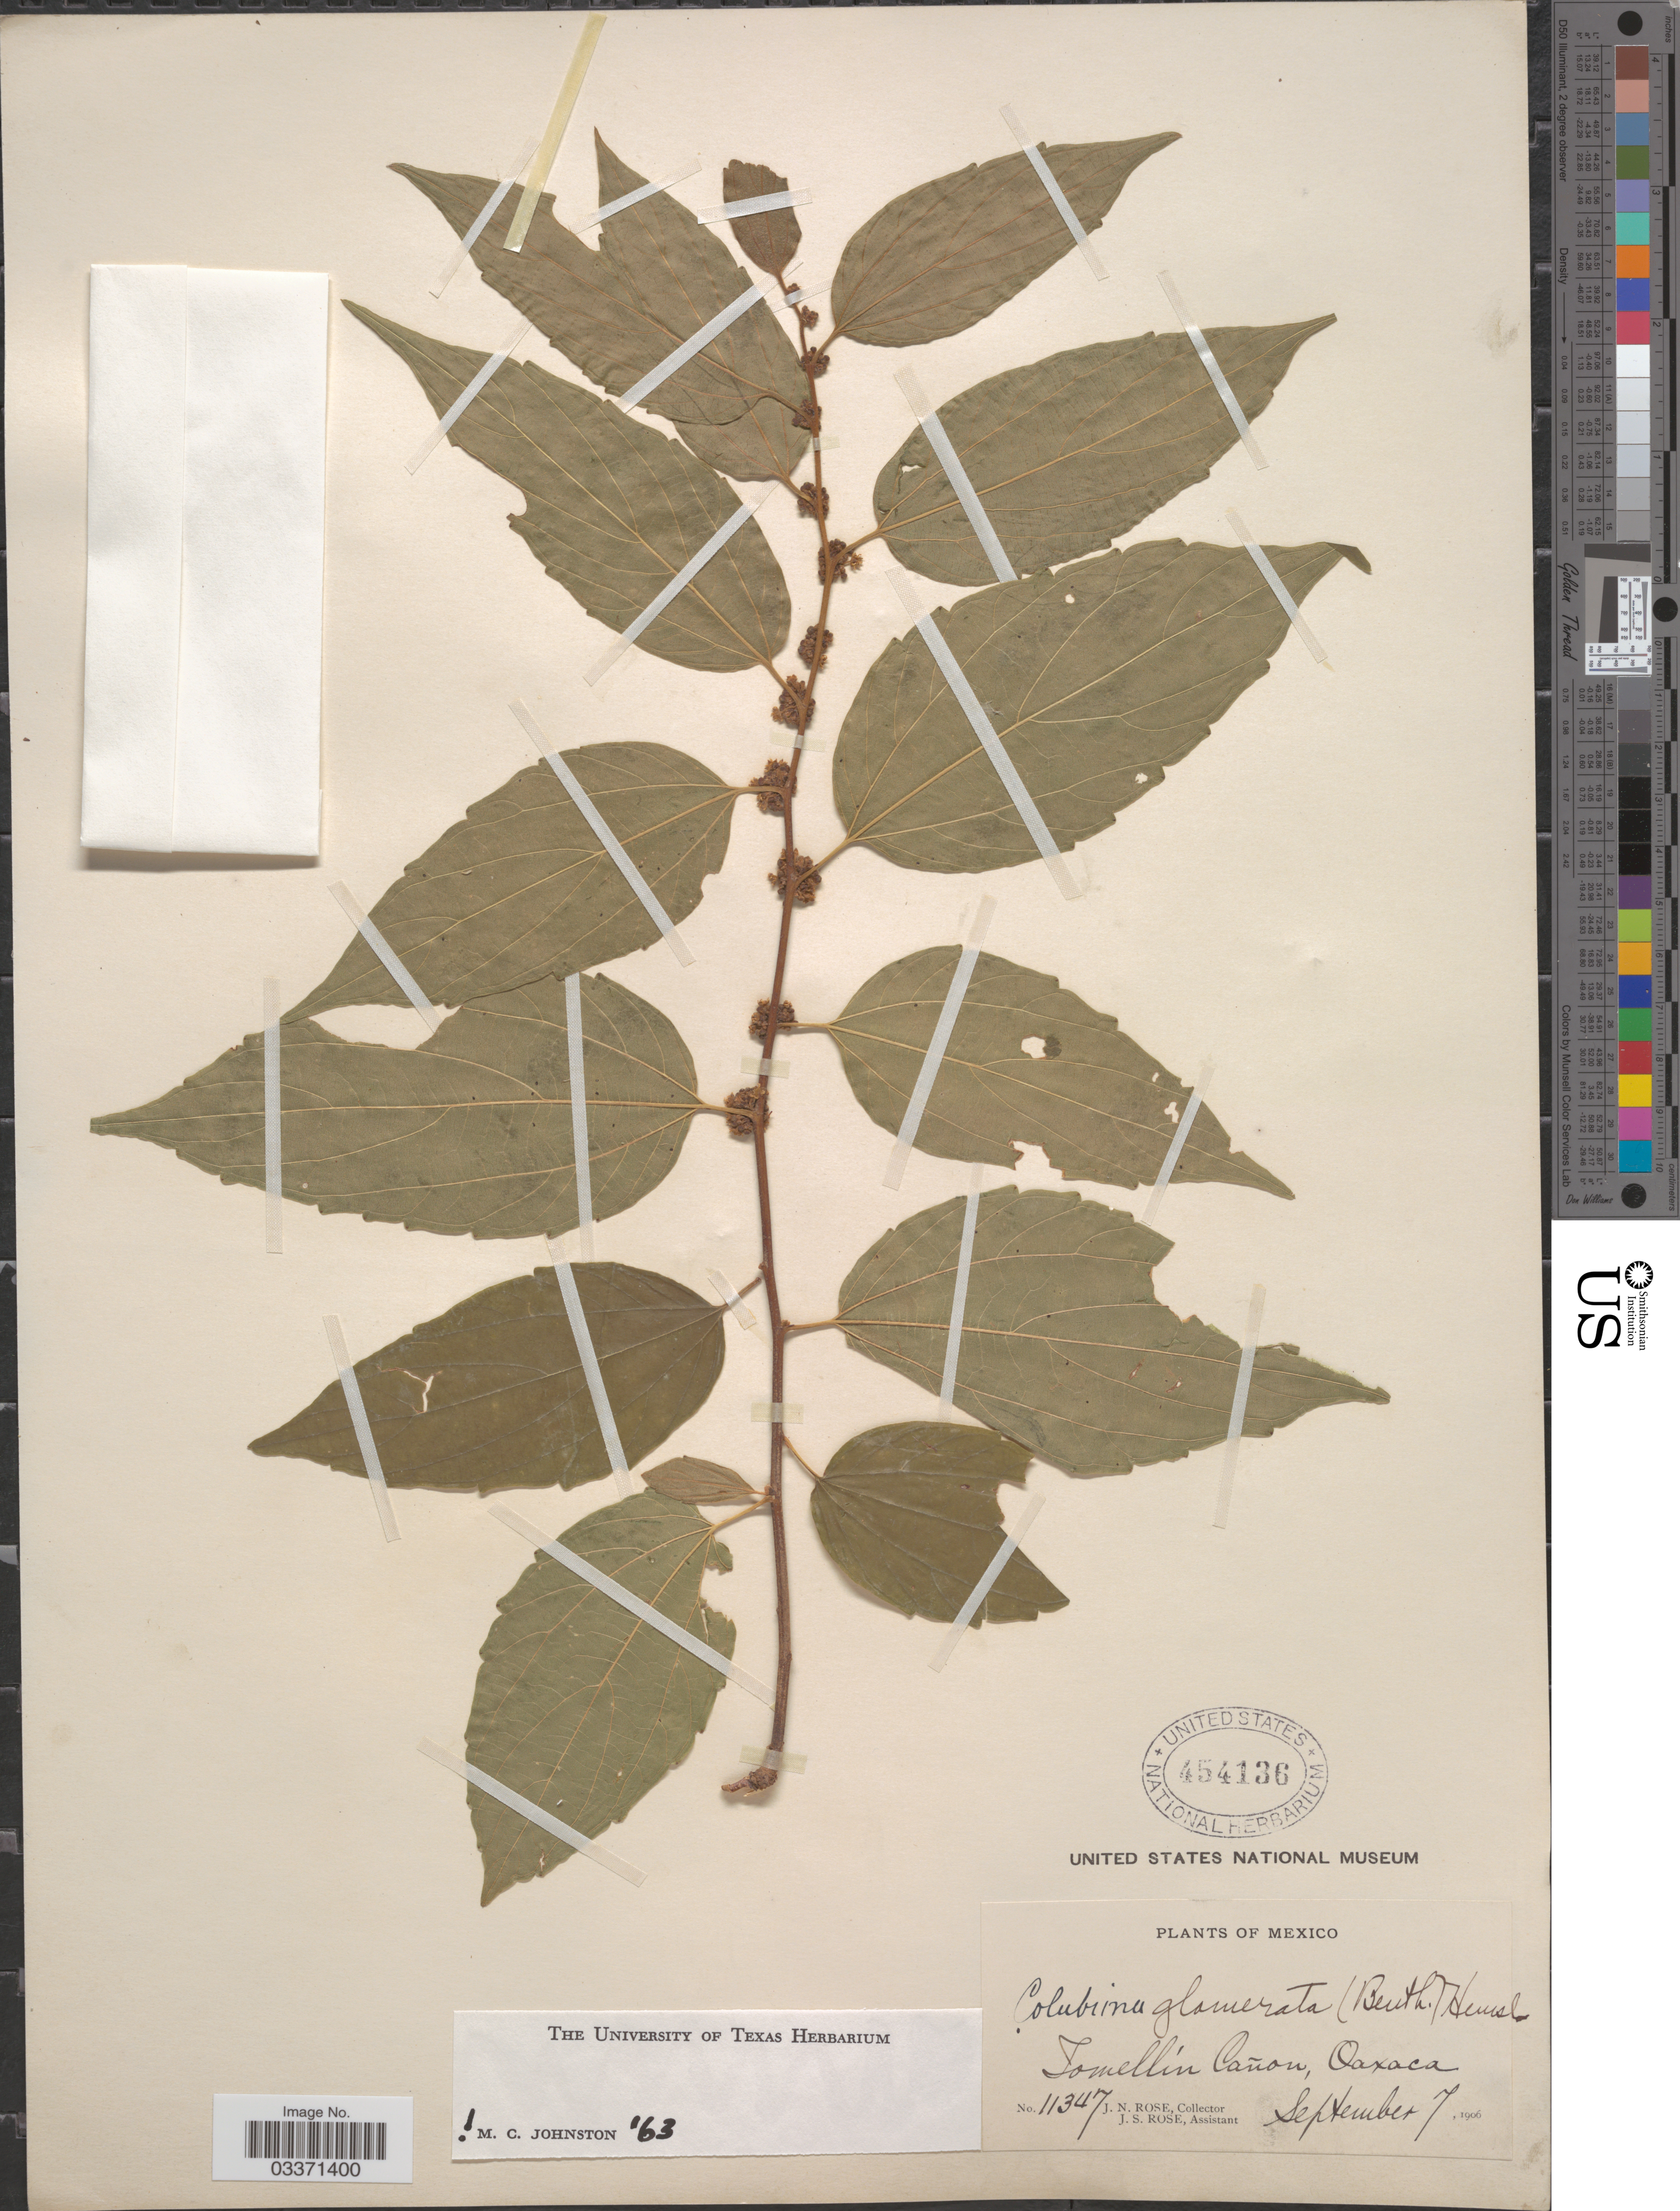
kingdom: Plantae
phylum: Tracheophyta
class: Magnoliopsida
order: Rosales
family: Rhamnaceae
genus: Colubrina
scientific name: Colubrina triflora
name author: Brongn. ex Sweet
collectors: J. N. Rose & J. S. Rose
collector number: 11347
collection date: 1906-09-07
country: Mexico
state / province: Oaxaca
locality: Tomellín Cañon.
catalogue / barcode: US 454136